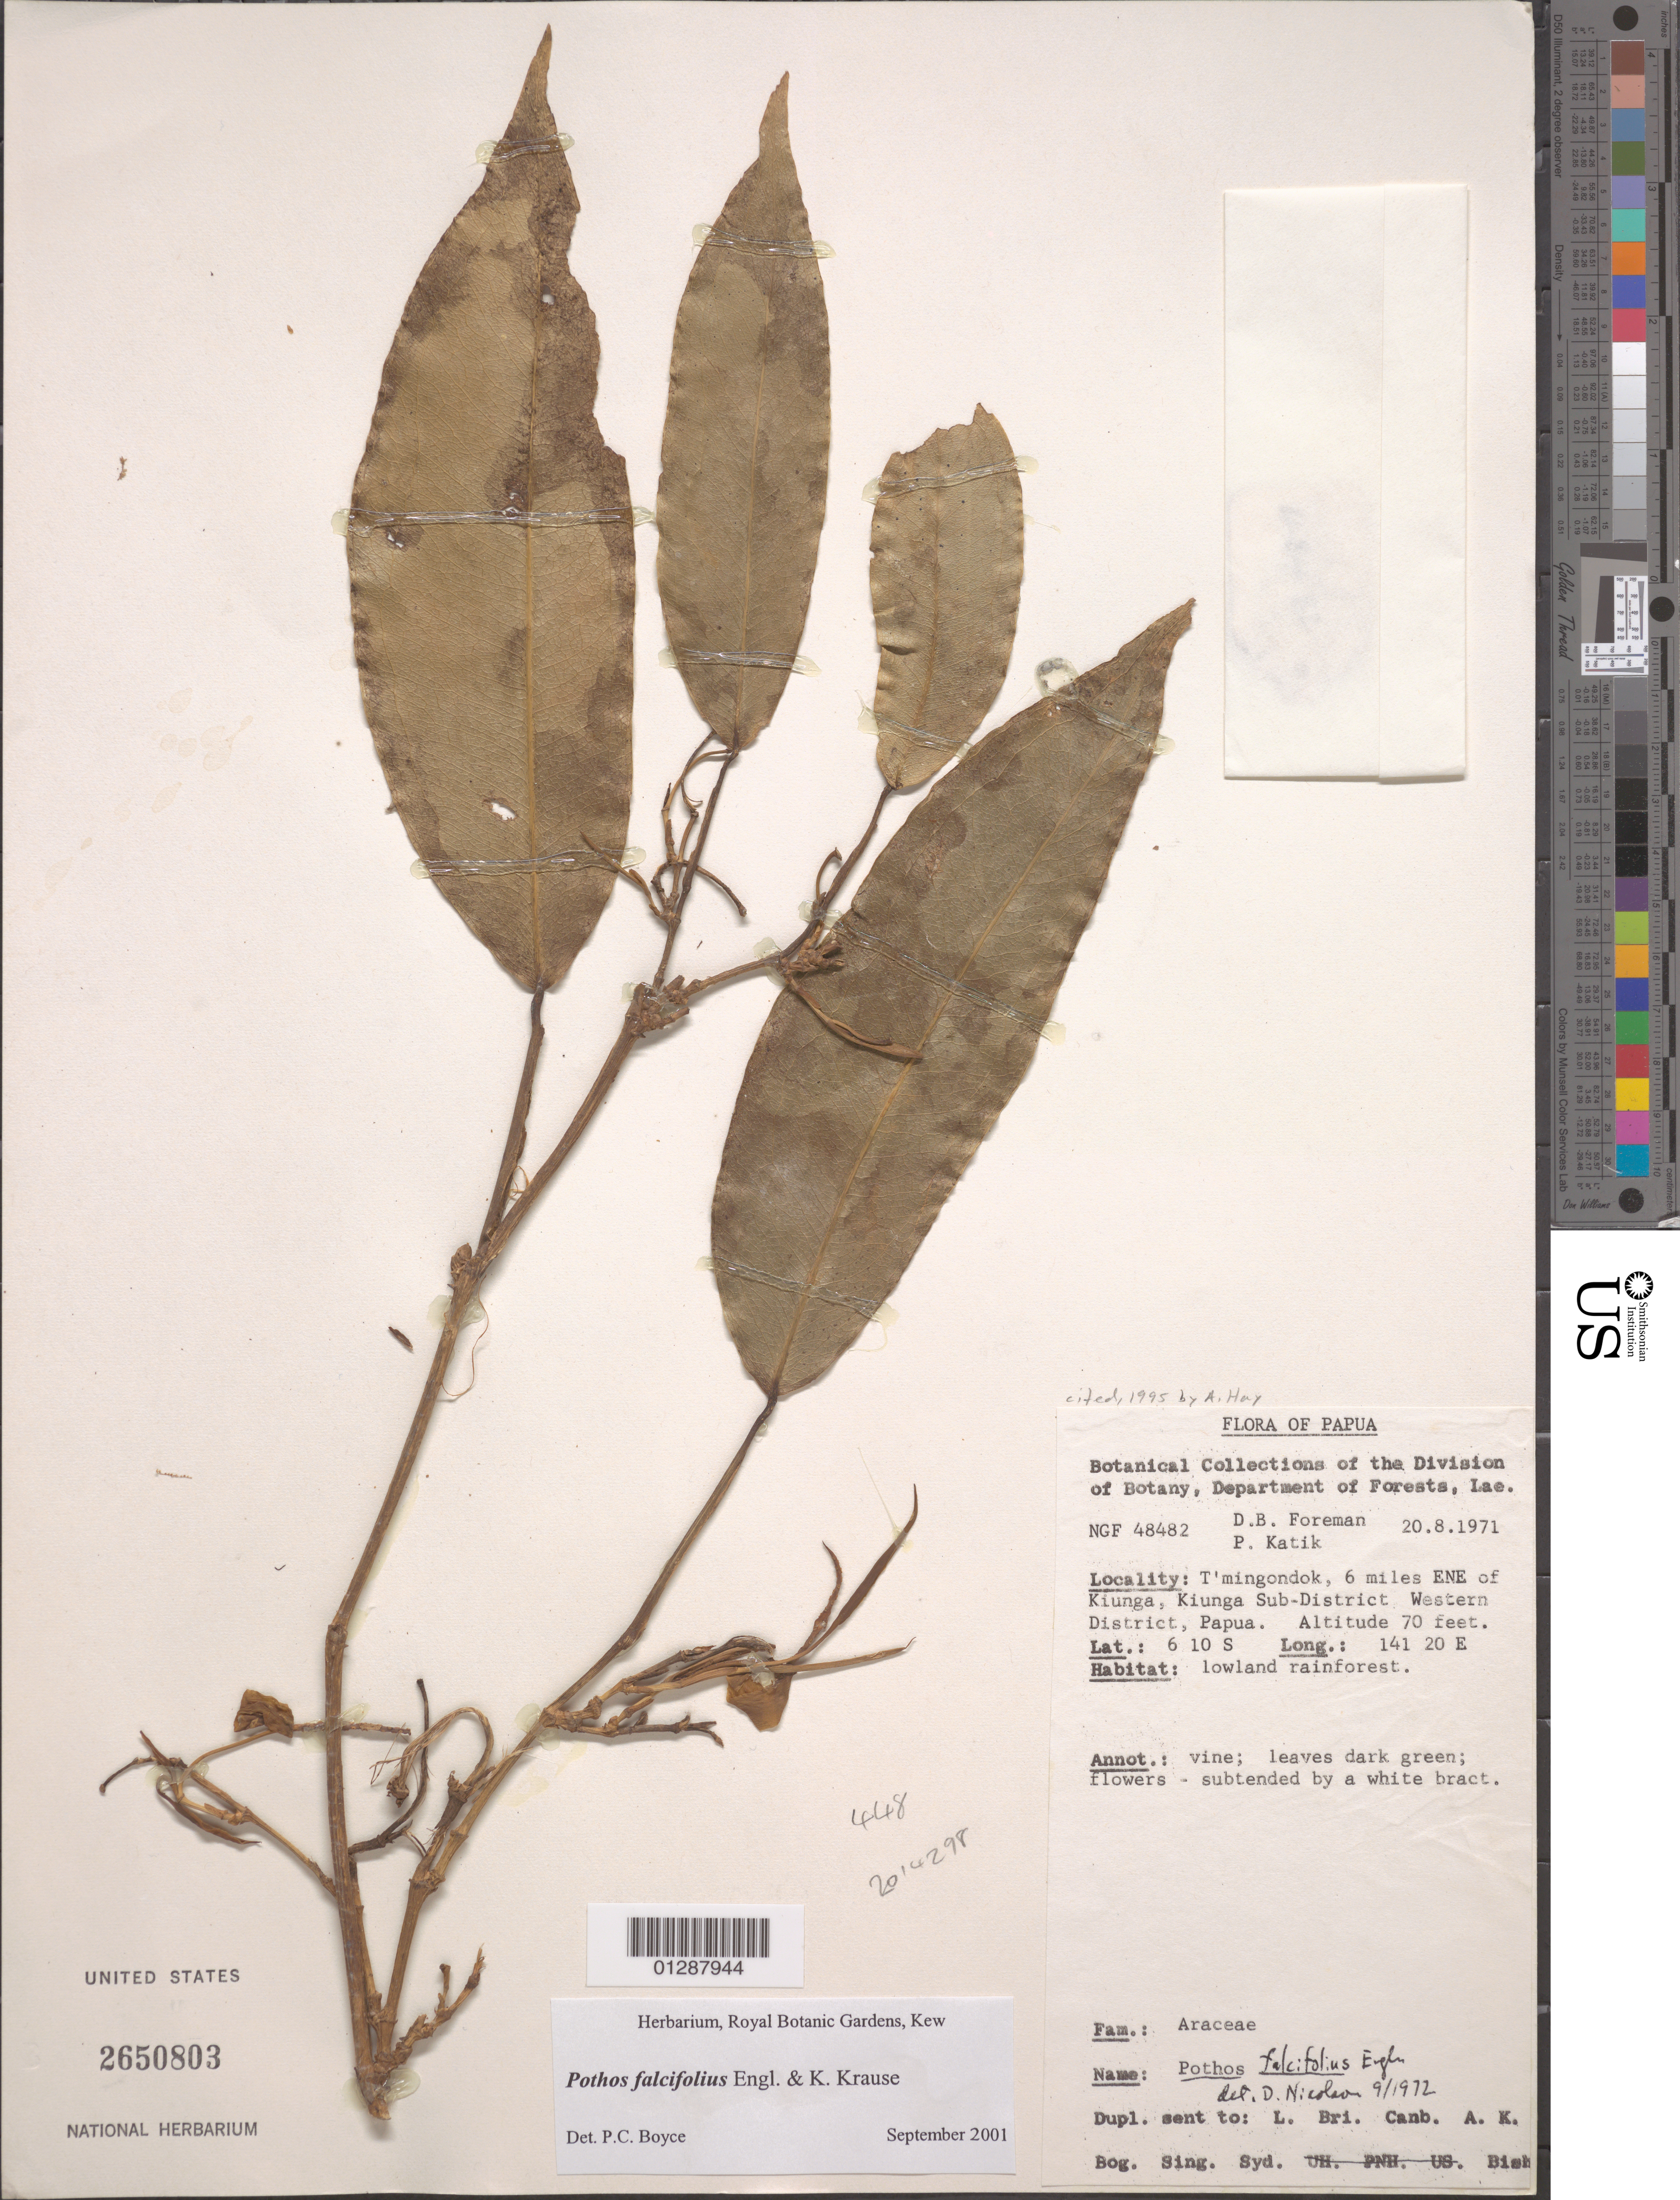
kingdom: Plantae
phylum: Tracheophyta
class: Liliopsida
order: Alismatales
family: Araceae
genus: Pothos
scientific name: Pothos falcifolius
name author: Engl. & K. Krause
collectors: D. Foreman & P. Katik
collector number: NGF 48482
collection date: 1971-08-20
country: Papua New Guinea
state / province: Manus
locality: T'mingondok, 6 miles ENE of Kiunga, Kiunga Sub-District, Western District.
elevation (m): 21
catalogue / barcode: US 2650803